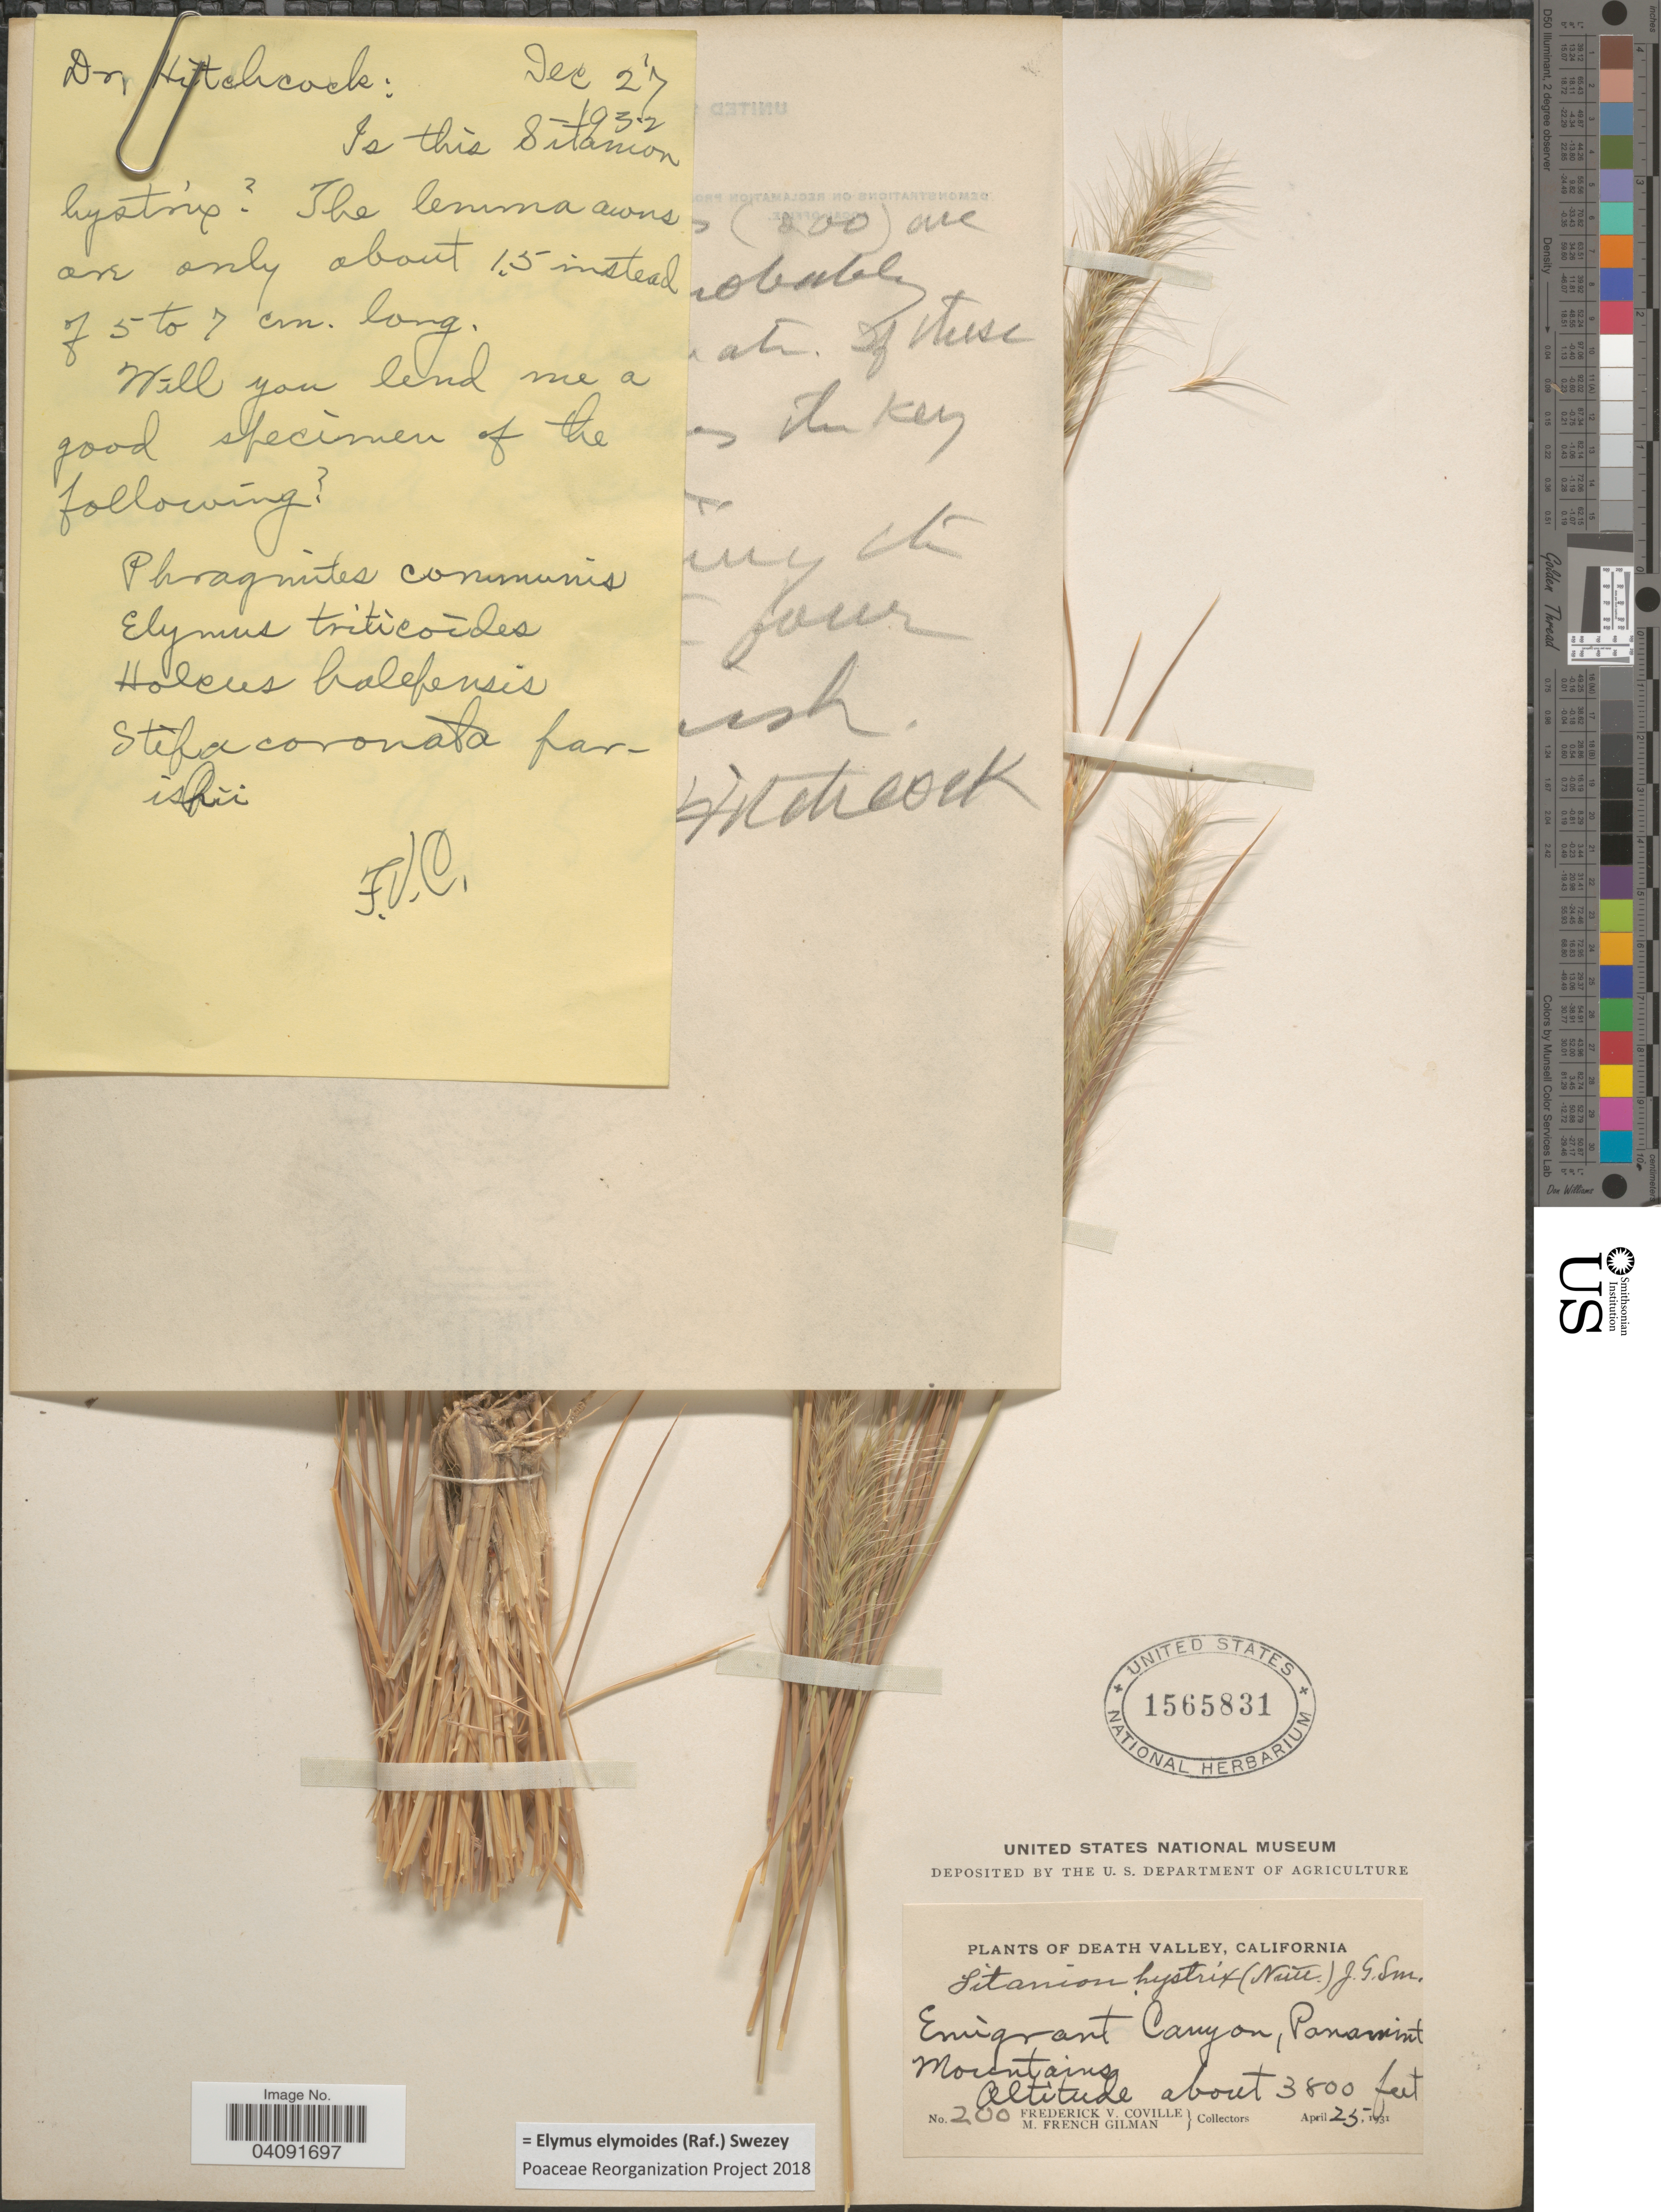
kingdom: Plantae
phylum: Tracheophyta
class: Liliopsida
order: Poales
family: Poaceae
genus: Elymus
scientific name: Elymus elymoides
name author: (Raf.) Swezey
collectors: F. V. Coville & M. F. Gilman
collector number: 200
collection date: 1931-04-25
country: United States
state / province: California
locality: Death Valley. Emigrant Canyon, Panamint Mountains.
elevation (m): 1158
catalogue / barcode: US 1565831